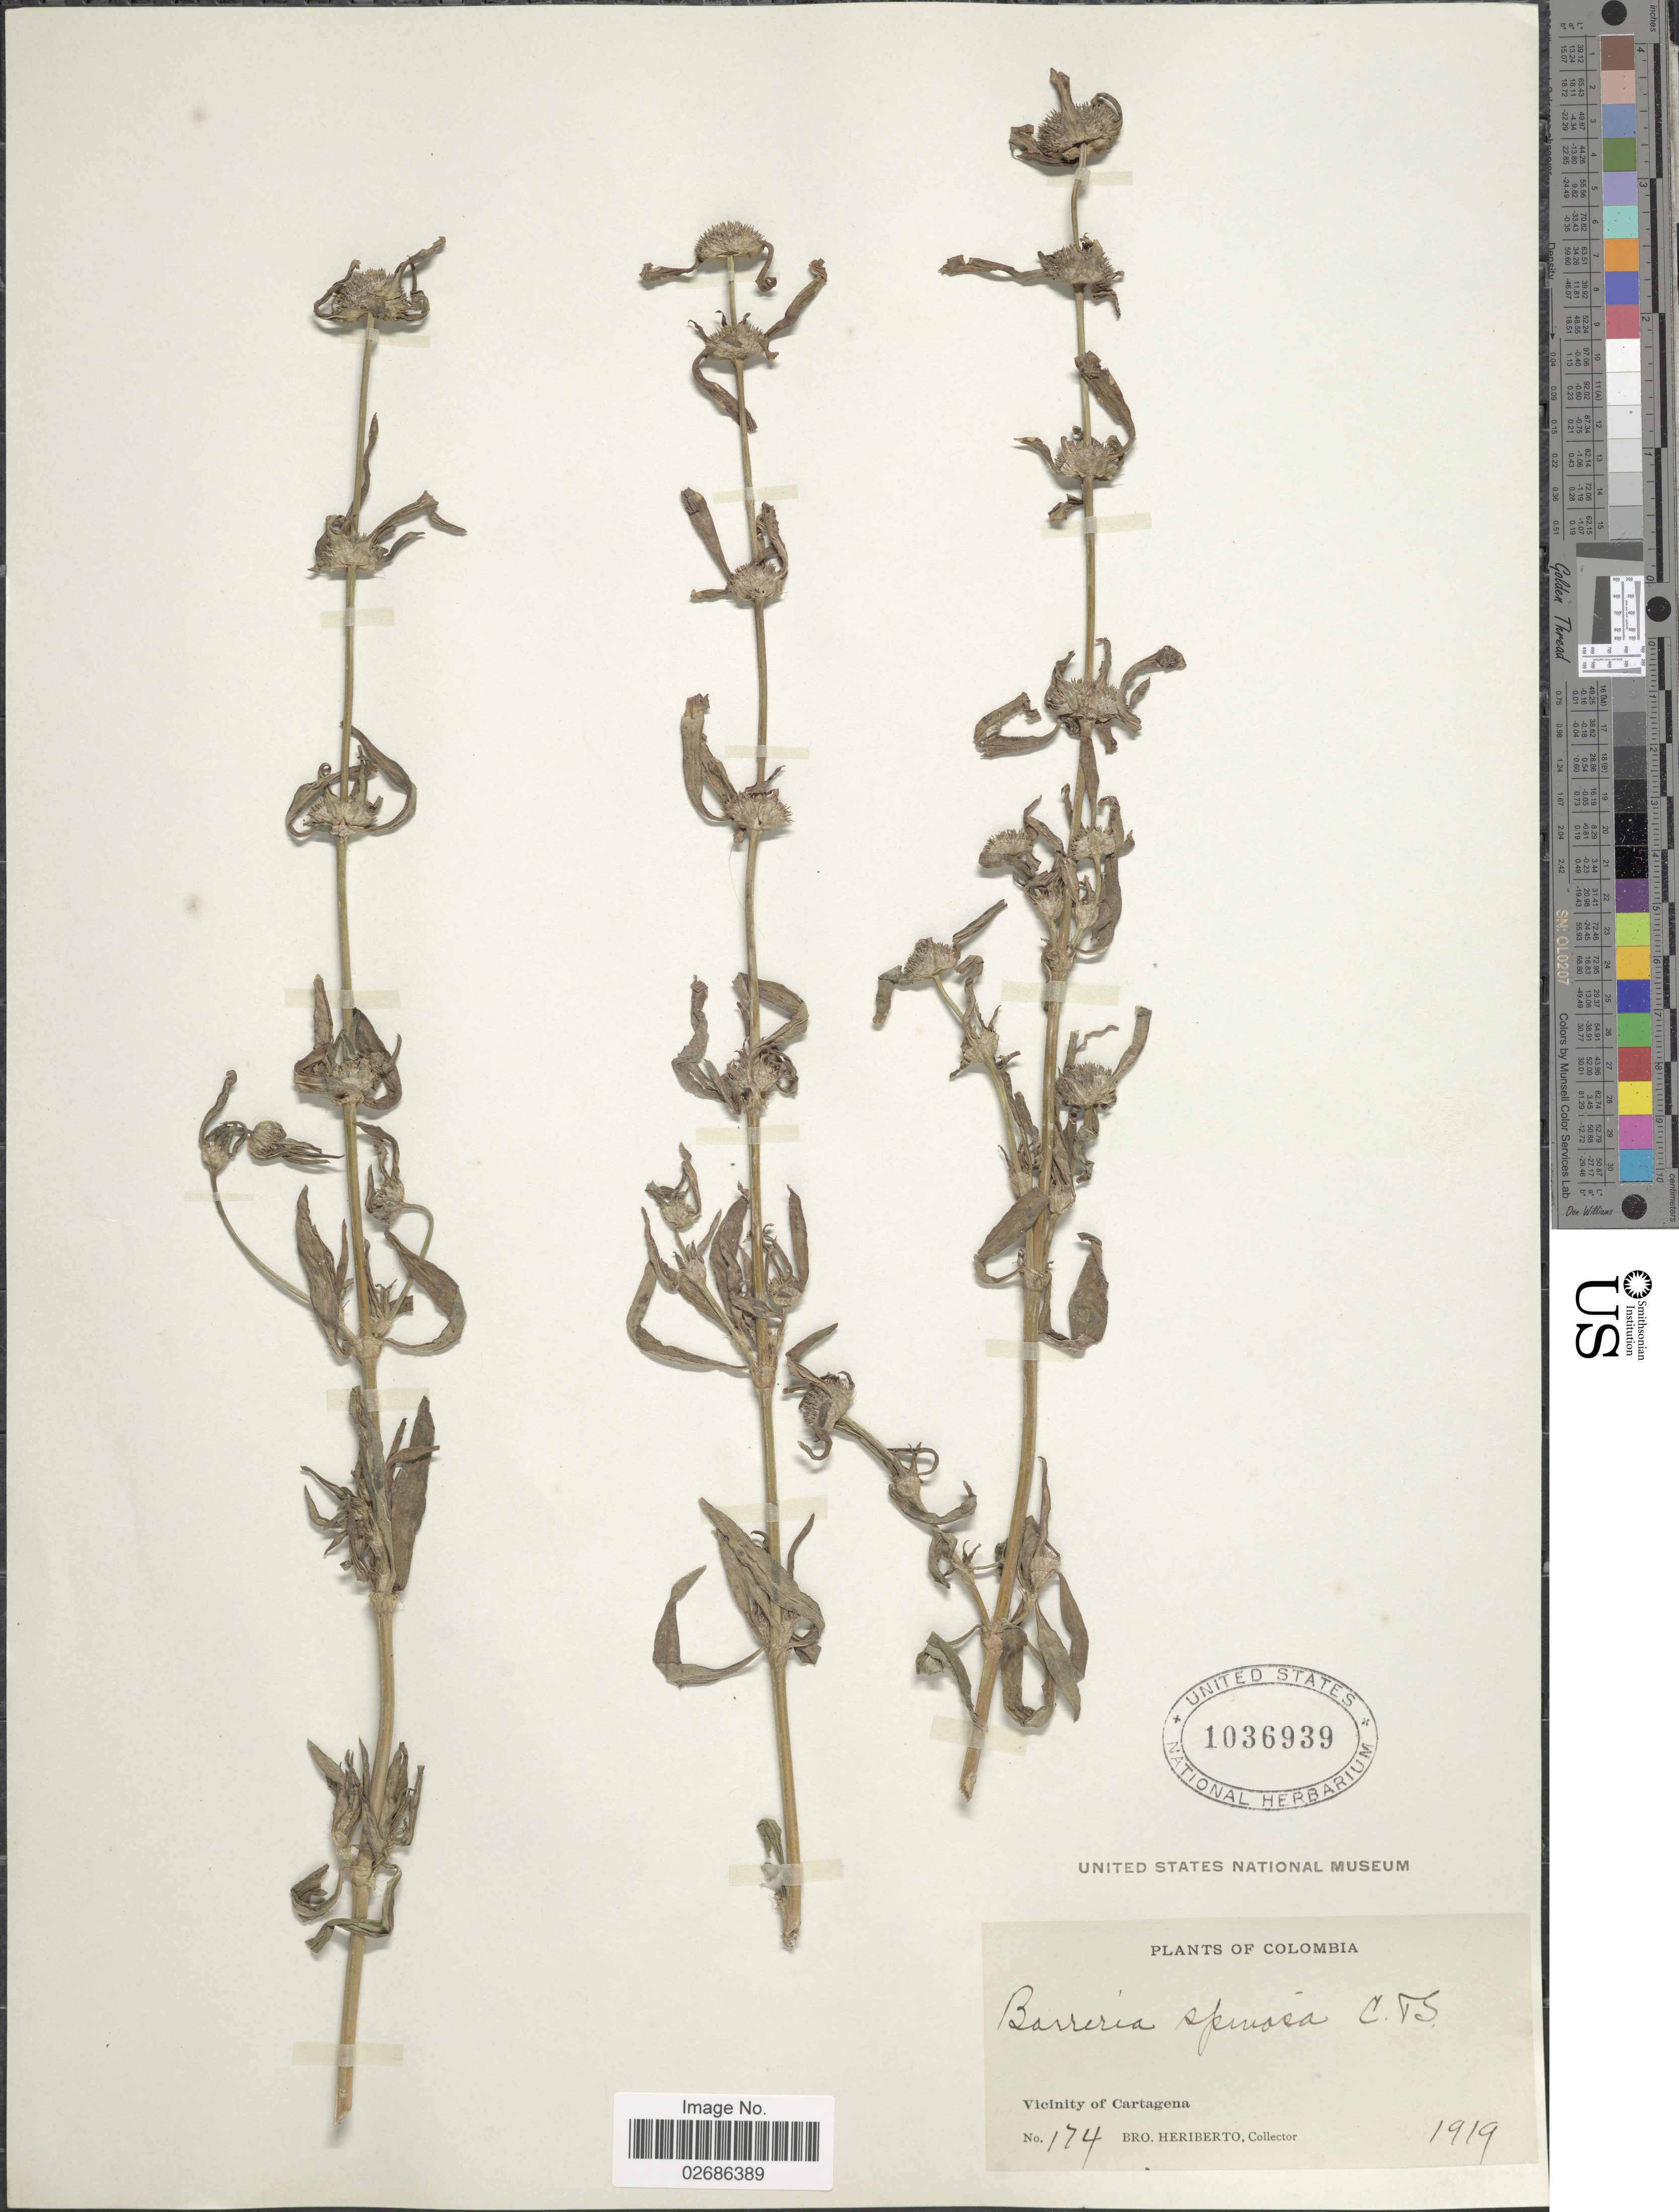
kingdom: Plantae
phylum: Tracheophyta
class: Magnoliopsida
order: Gentianales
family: Rubiaceae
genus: Borreria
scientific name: Borreria densiflora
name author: DC.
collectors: B. Heriberto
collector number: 174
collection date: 1919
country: Colombia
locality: Vicinity of Cartagena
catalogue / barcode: US 1036939